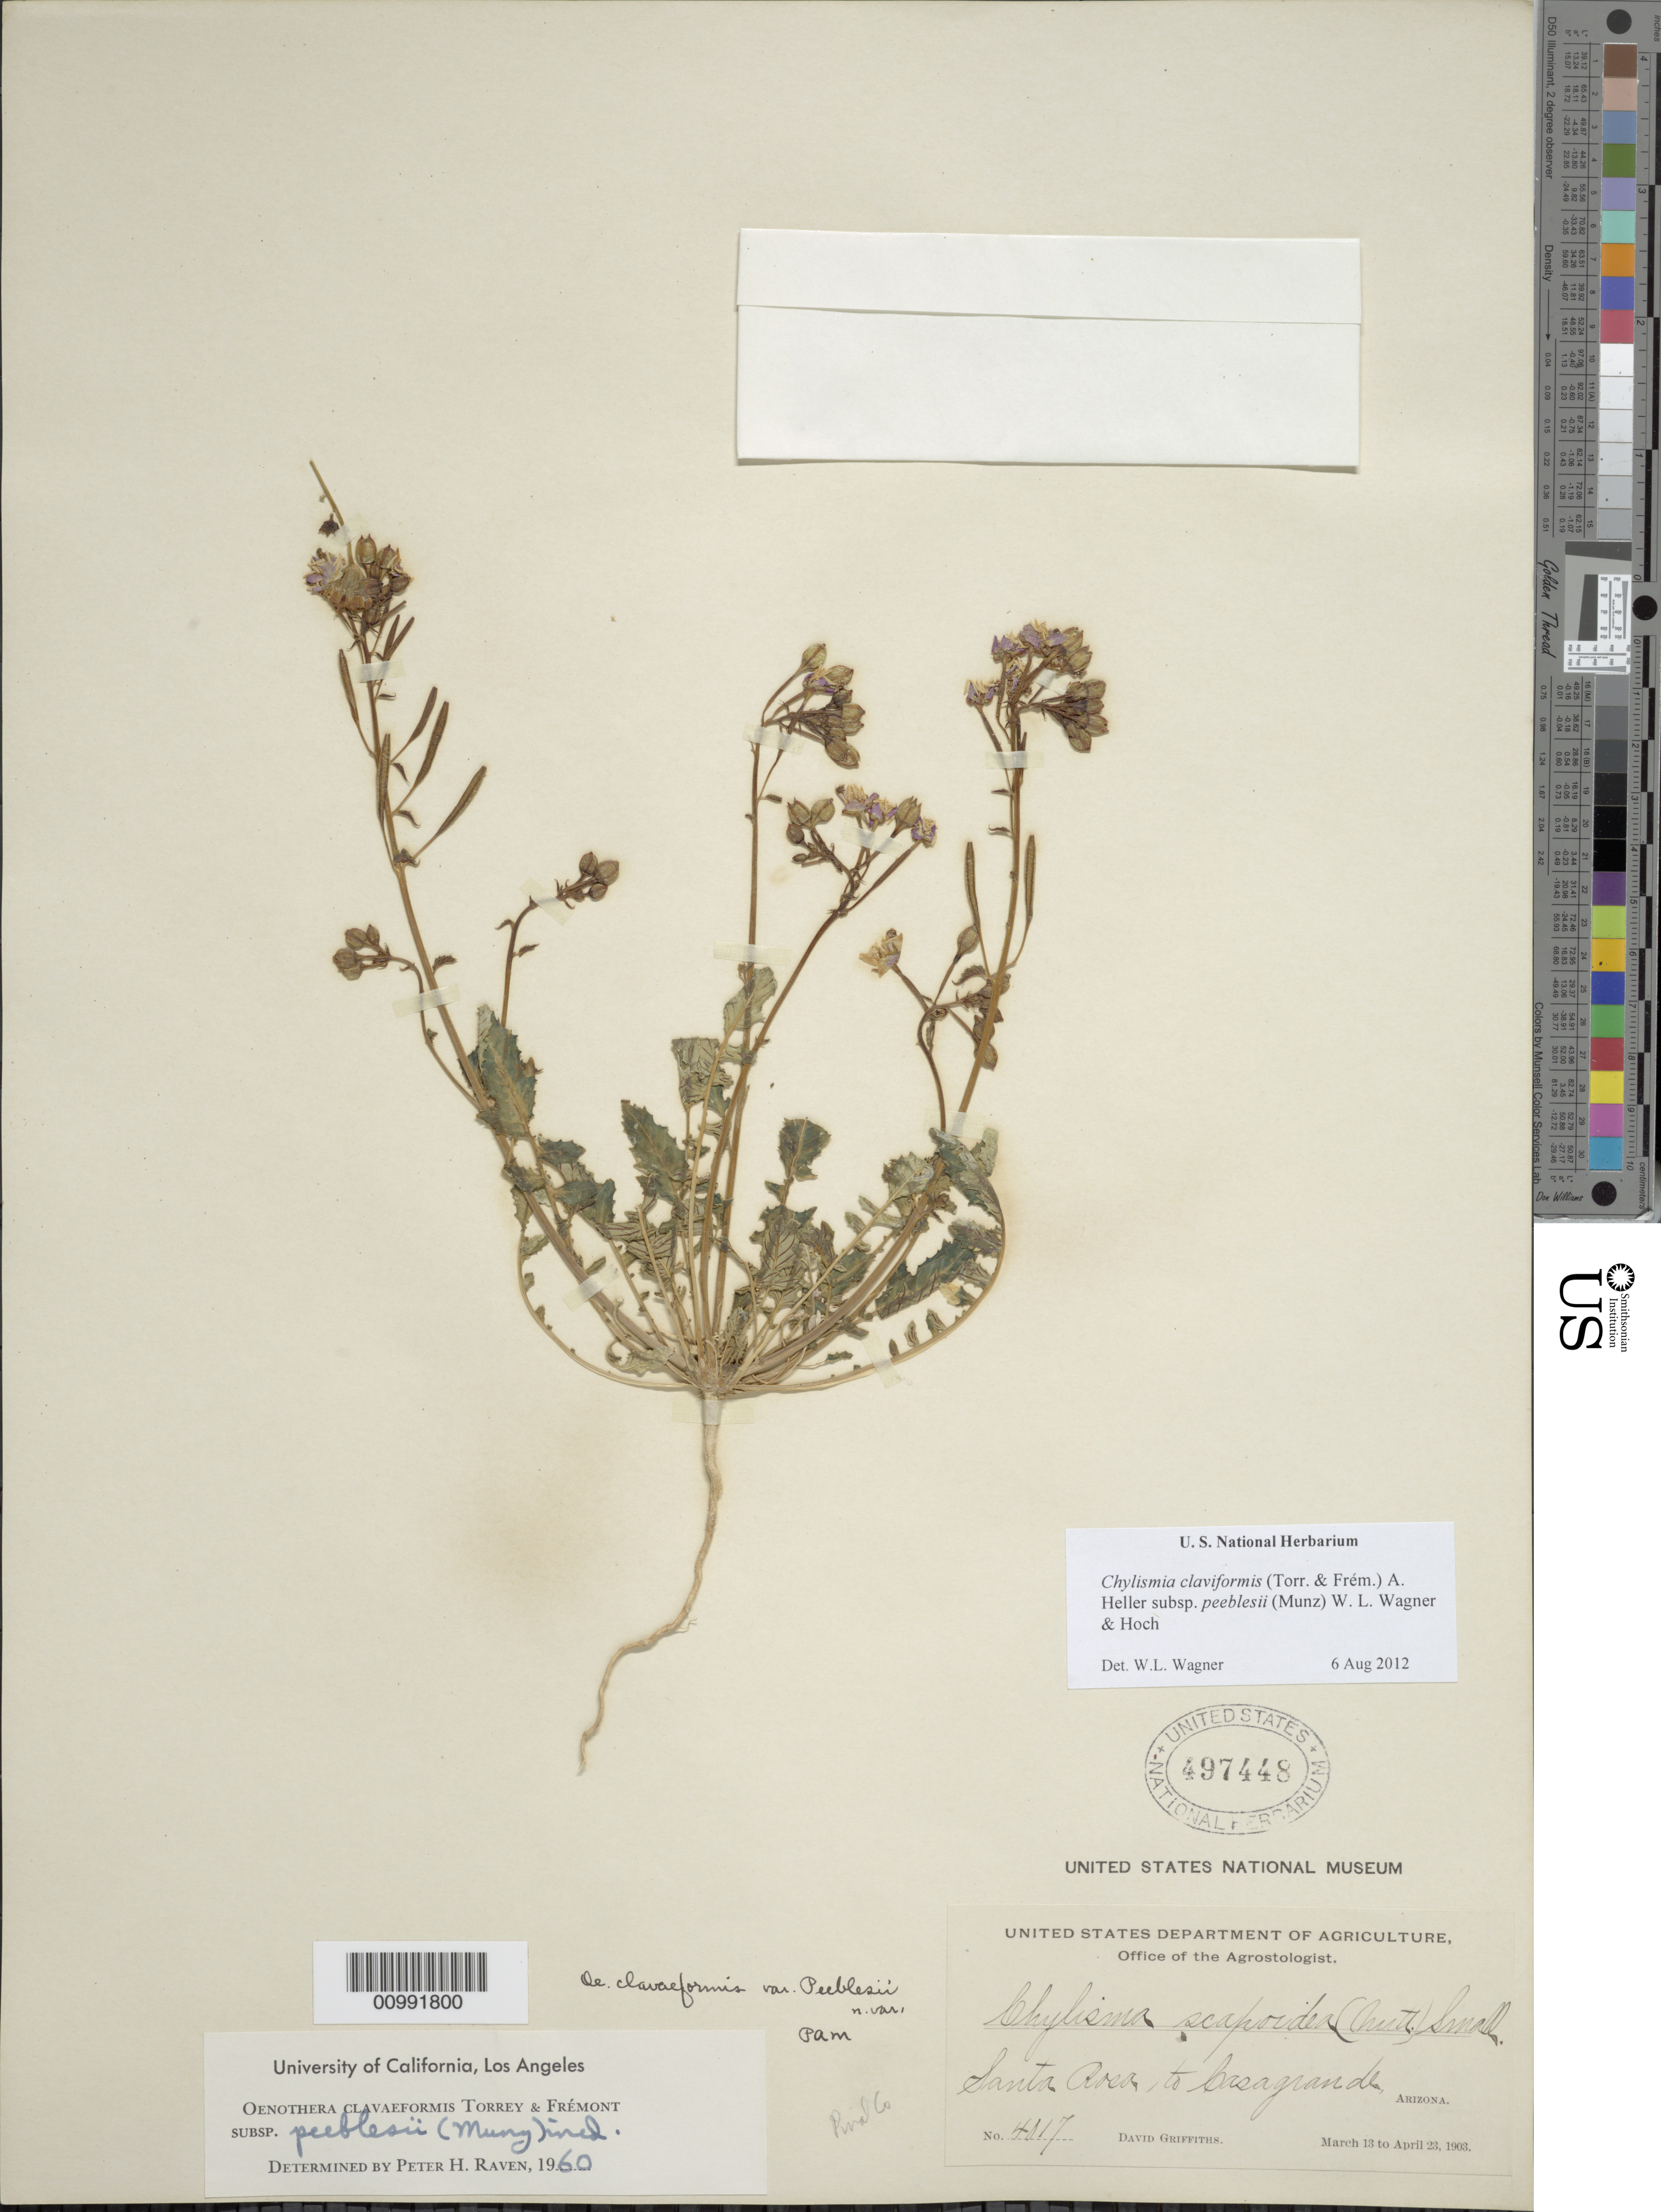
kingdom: Plantae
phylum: Tracheophyta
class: Magnoliopsida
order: Myrtales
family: Onagraceae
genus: Chylismia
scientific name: Chylismia claviformis subsp. peeblesii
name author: (Munz) W.L. Wagner & Hoch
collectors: D. Griffiths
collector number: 4017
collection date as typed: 13 Mar 1903 to 23 Apr 1903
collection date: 1903-03-13/1903-04-23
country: United States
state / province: Arizona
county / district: Pinal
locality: Santa Rosa to Casagrande.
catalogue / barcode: US 497448